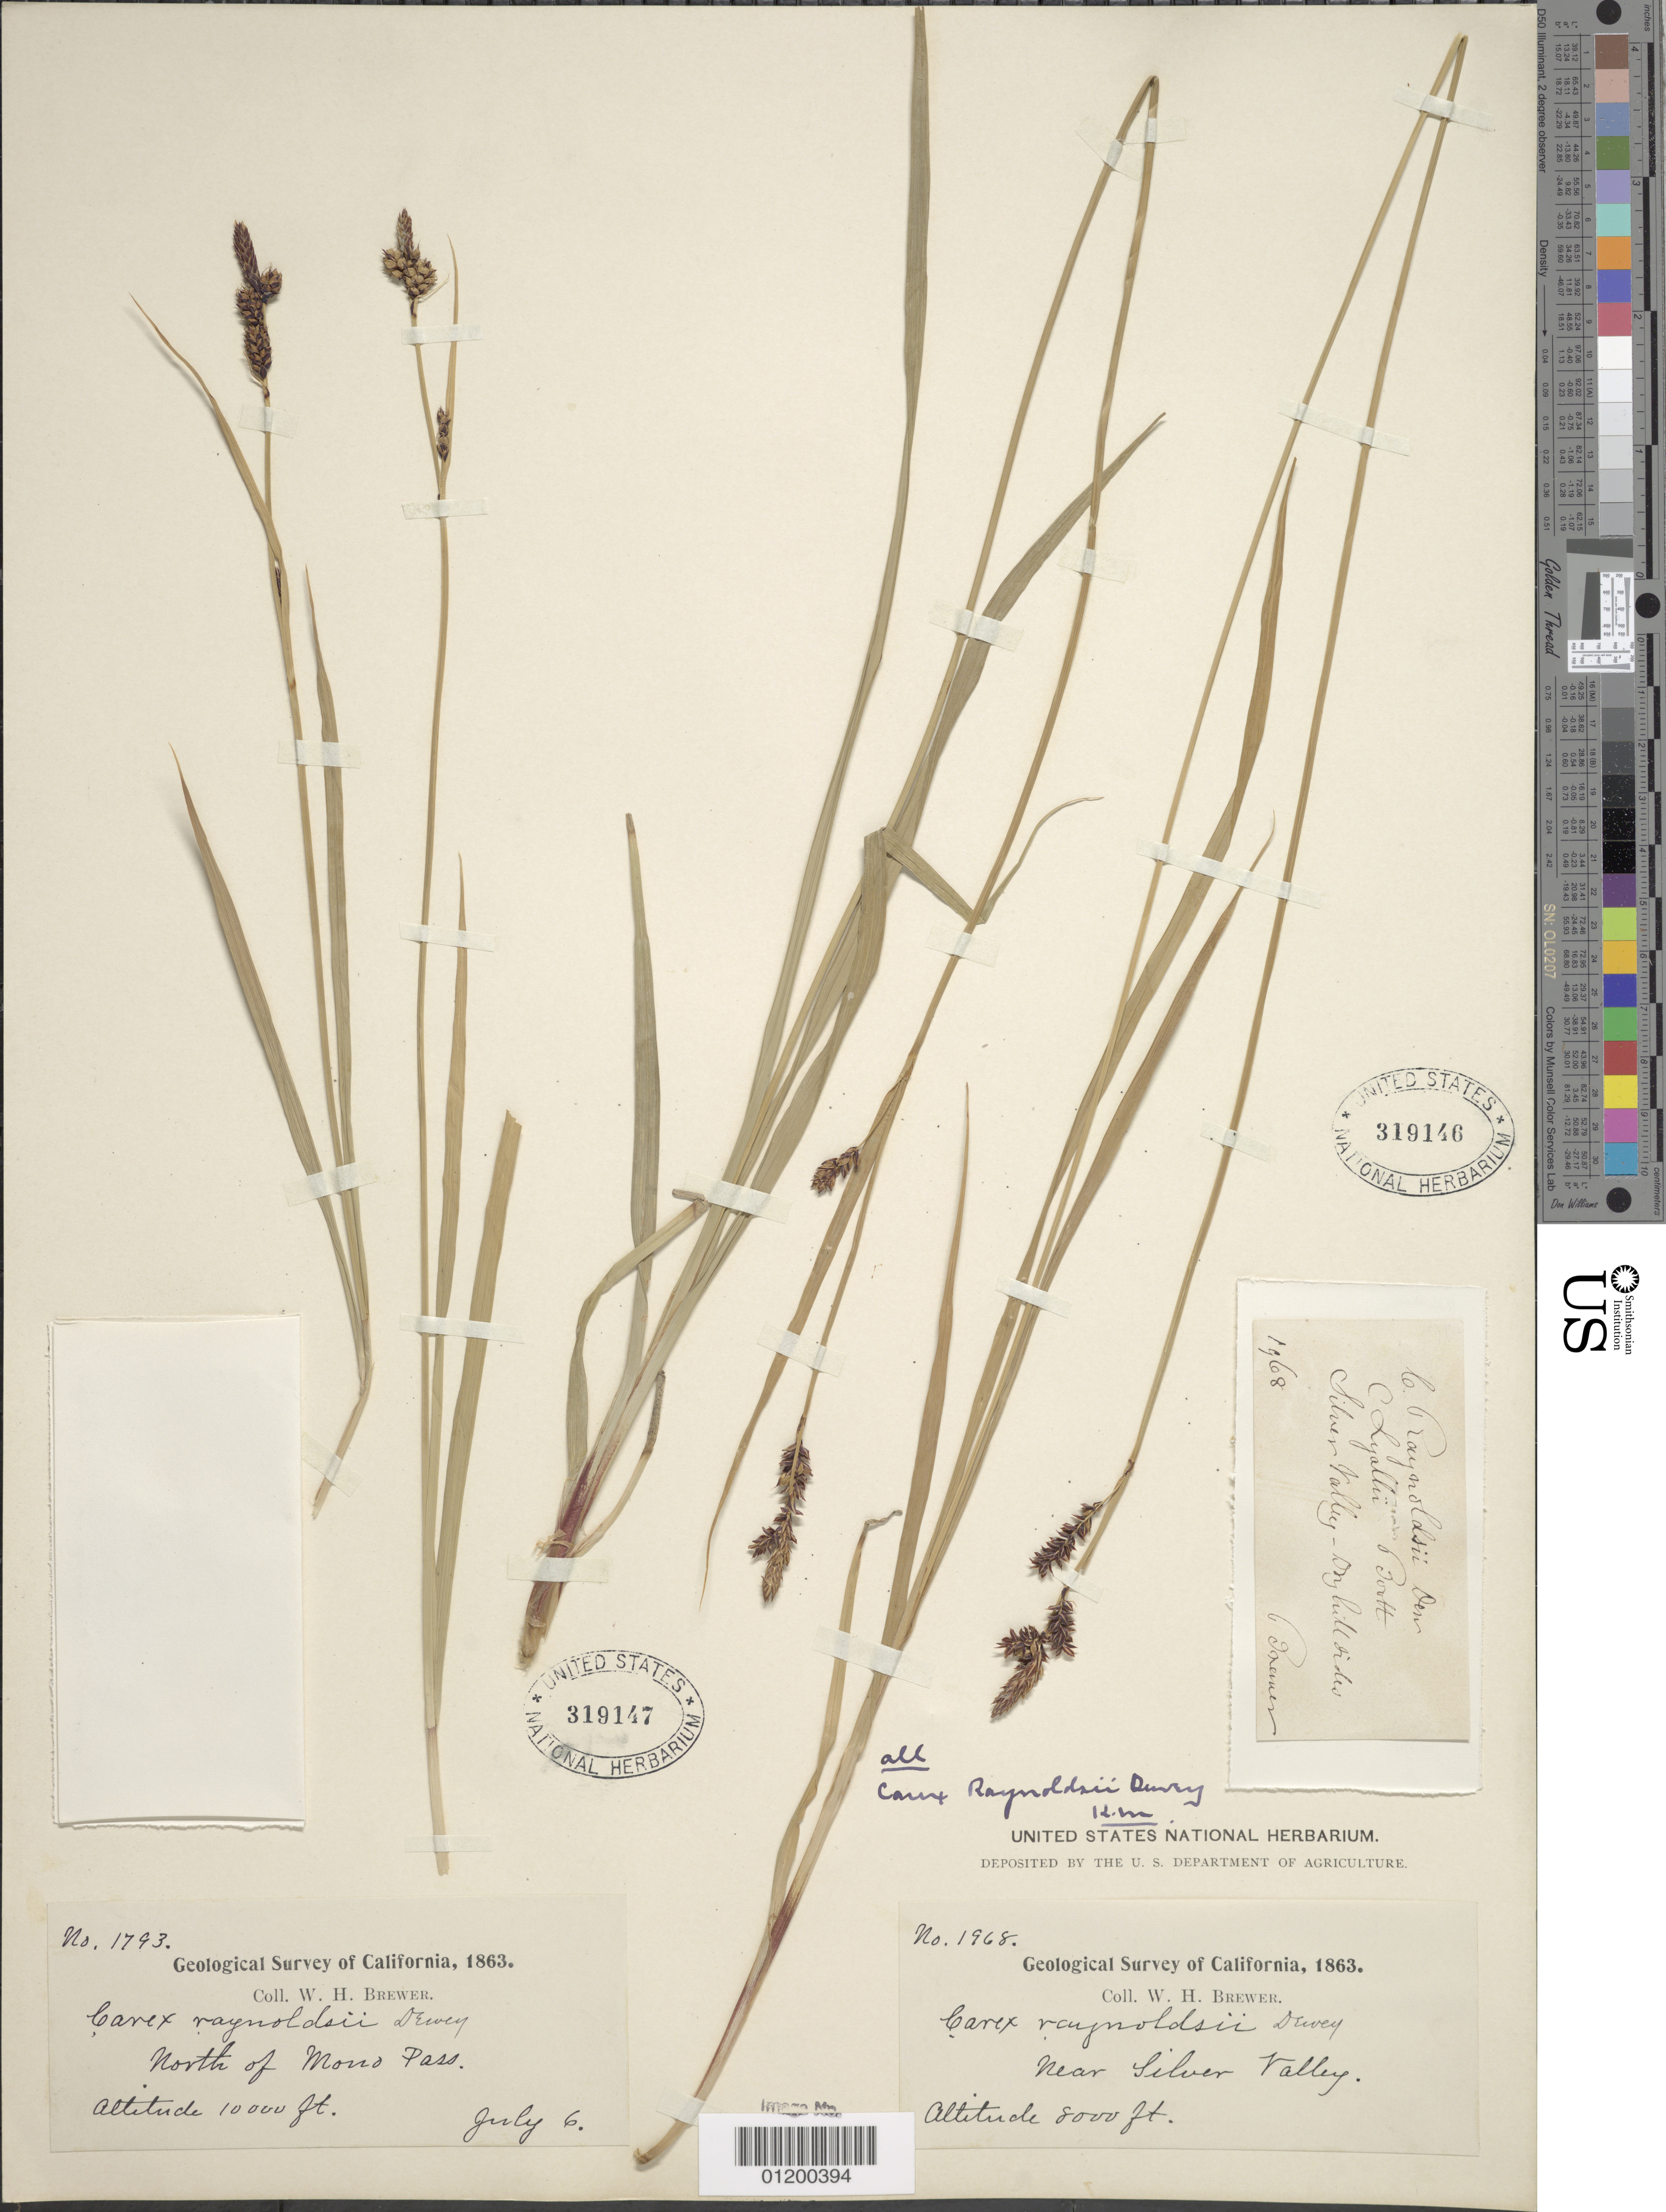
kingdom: Plantae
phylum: Tracheophyta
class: Liliopsida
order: Poales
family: Cyperaceae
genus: Carex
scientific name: Carex raynoldsii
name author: Dewey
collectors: W. H. Brewer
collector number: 1968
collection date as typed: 1863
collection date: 1863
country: United States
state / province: California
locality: Near Silver Valley.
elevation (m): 2438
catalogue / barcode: US 319146